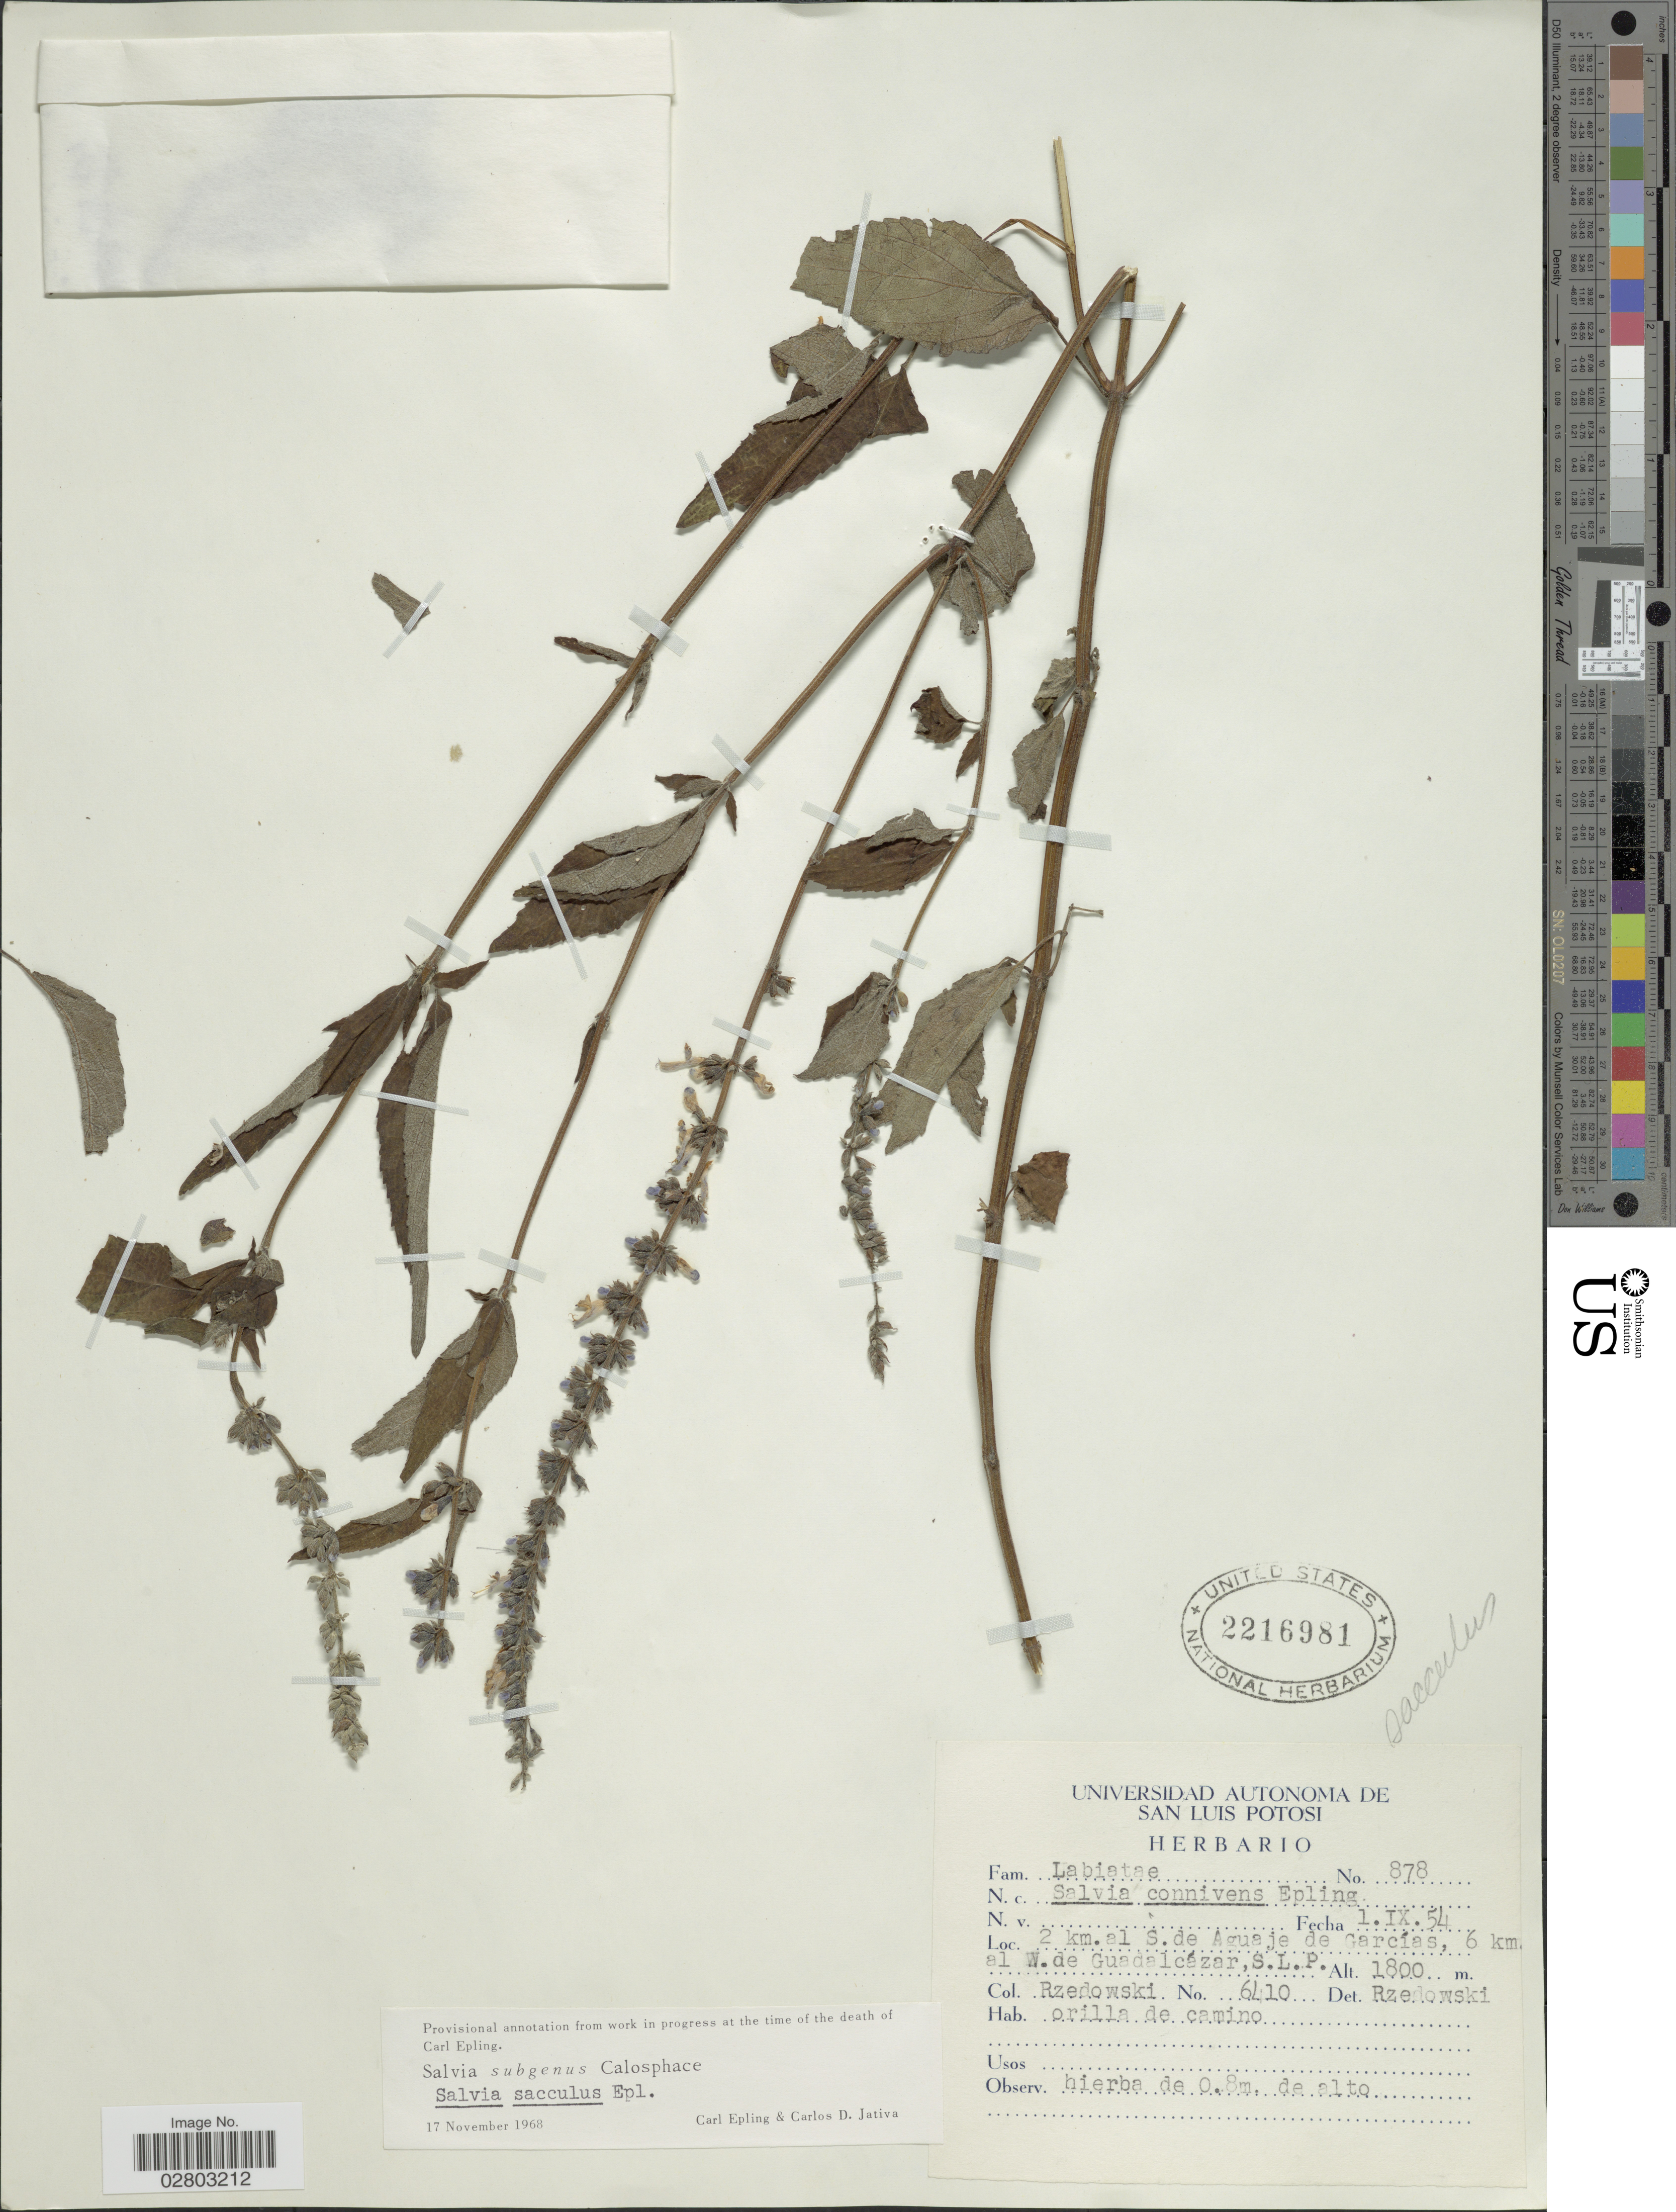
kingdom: Plantae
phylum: Tracheophyta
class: Magnoliopsida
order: Lamiales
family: Lamiaceae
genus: Salvia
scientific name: Salvia sacculus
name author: Epling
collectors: Rzedowski, --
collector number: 6410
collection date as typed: Transcribed d/m/y: 1/9/54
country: Mexico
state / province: San Luis Potosí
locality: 2 km. al S. de Aguaje de Garcías, 6 km al W. de Guadalcázar.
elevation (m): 1800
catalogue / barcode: US 2216981